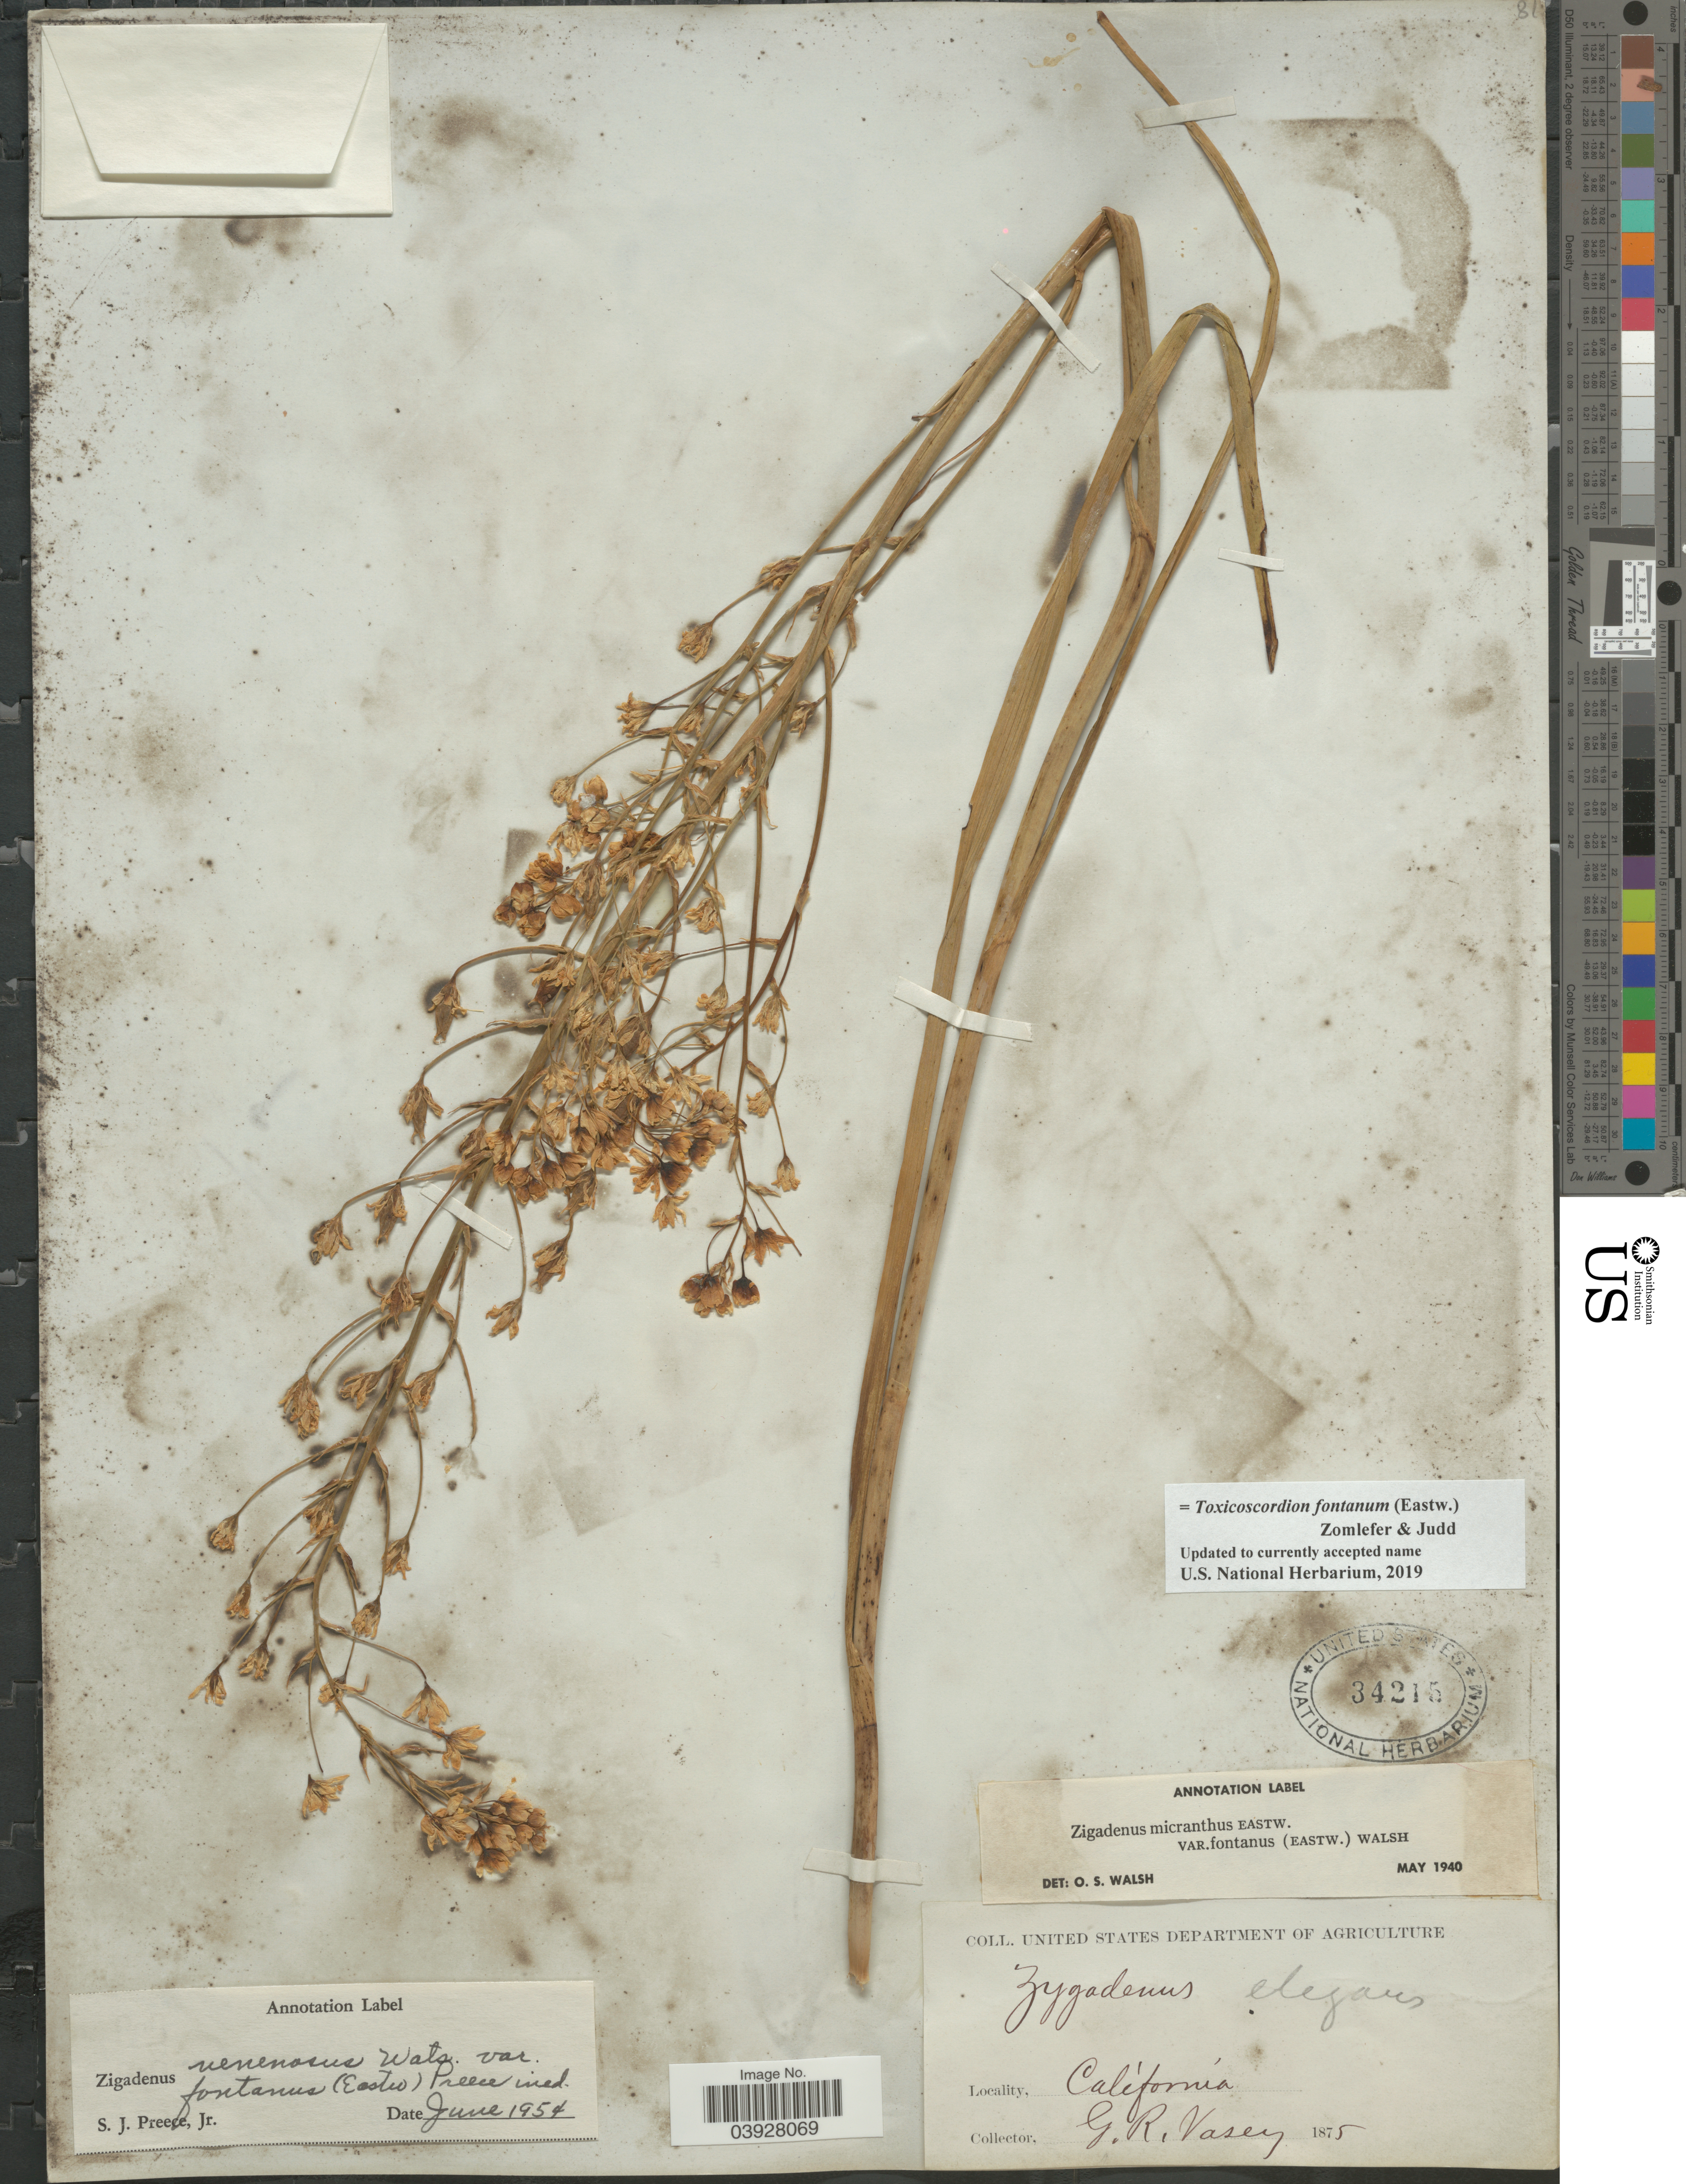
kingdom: Plantae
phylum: Tracheophyta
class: Liliopsida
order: Liliales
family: Melanthiaceae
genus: Toxicoscordion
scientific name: Toxicoscordion fontanum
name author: (Eastw.) Zomlefer & Judd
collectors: G. R. Vasey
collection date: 1875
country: United States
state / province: California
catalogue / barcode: US 34215